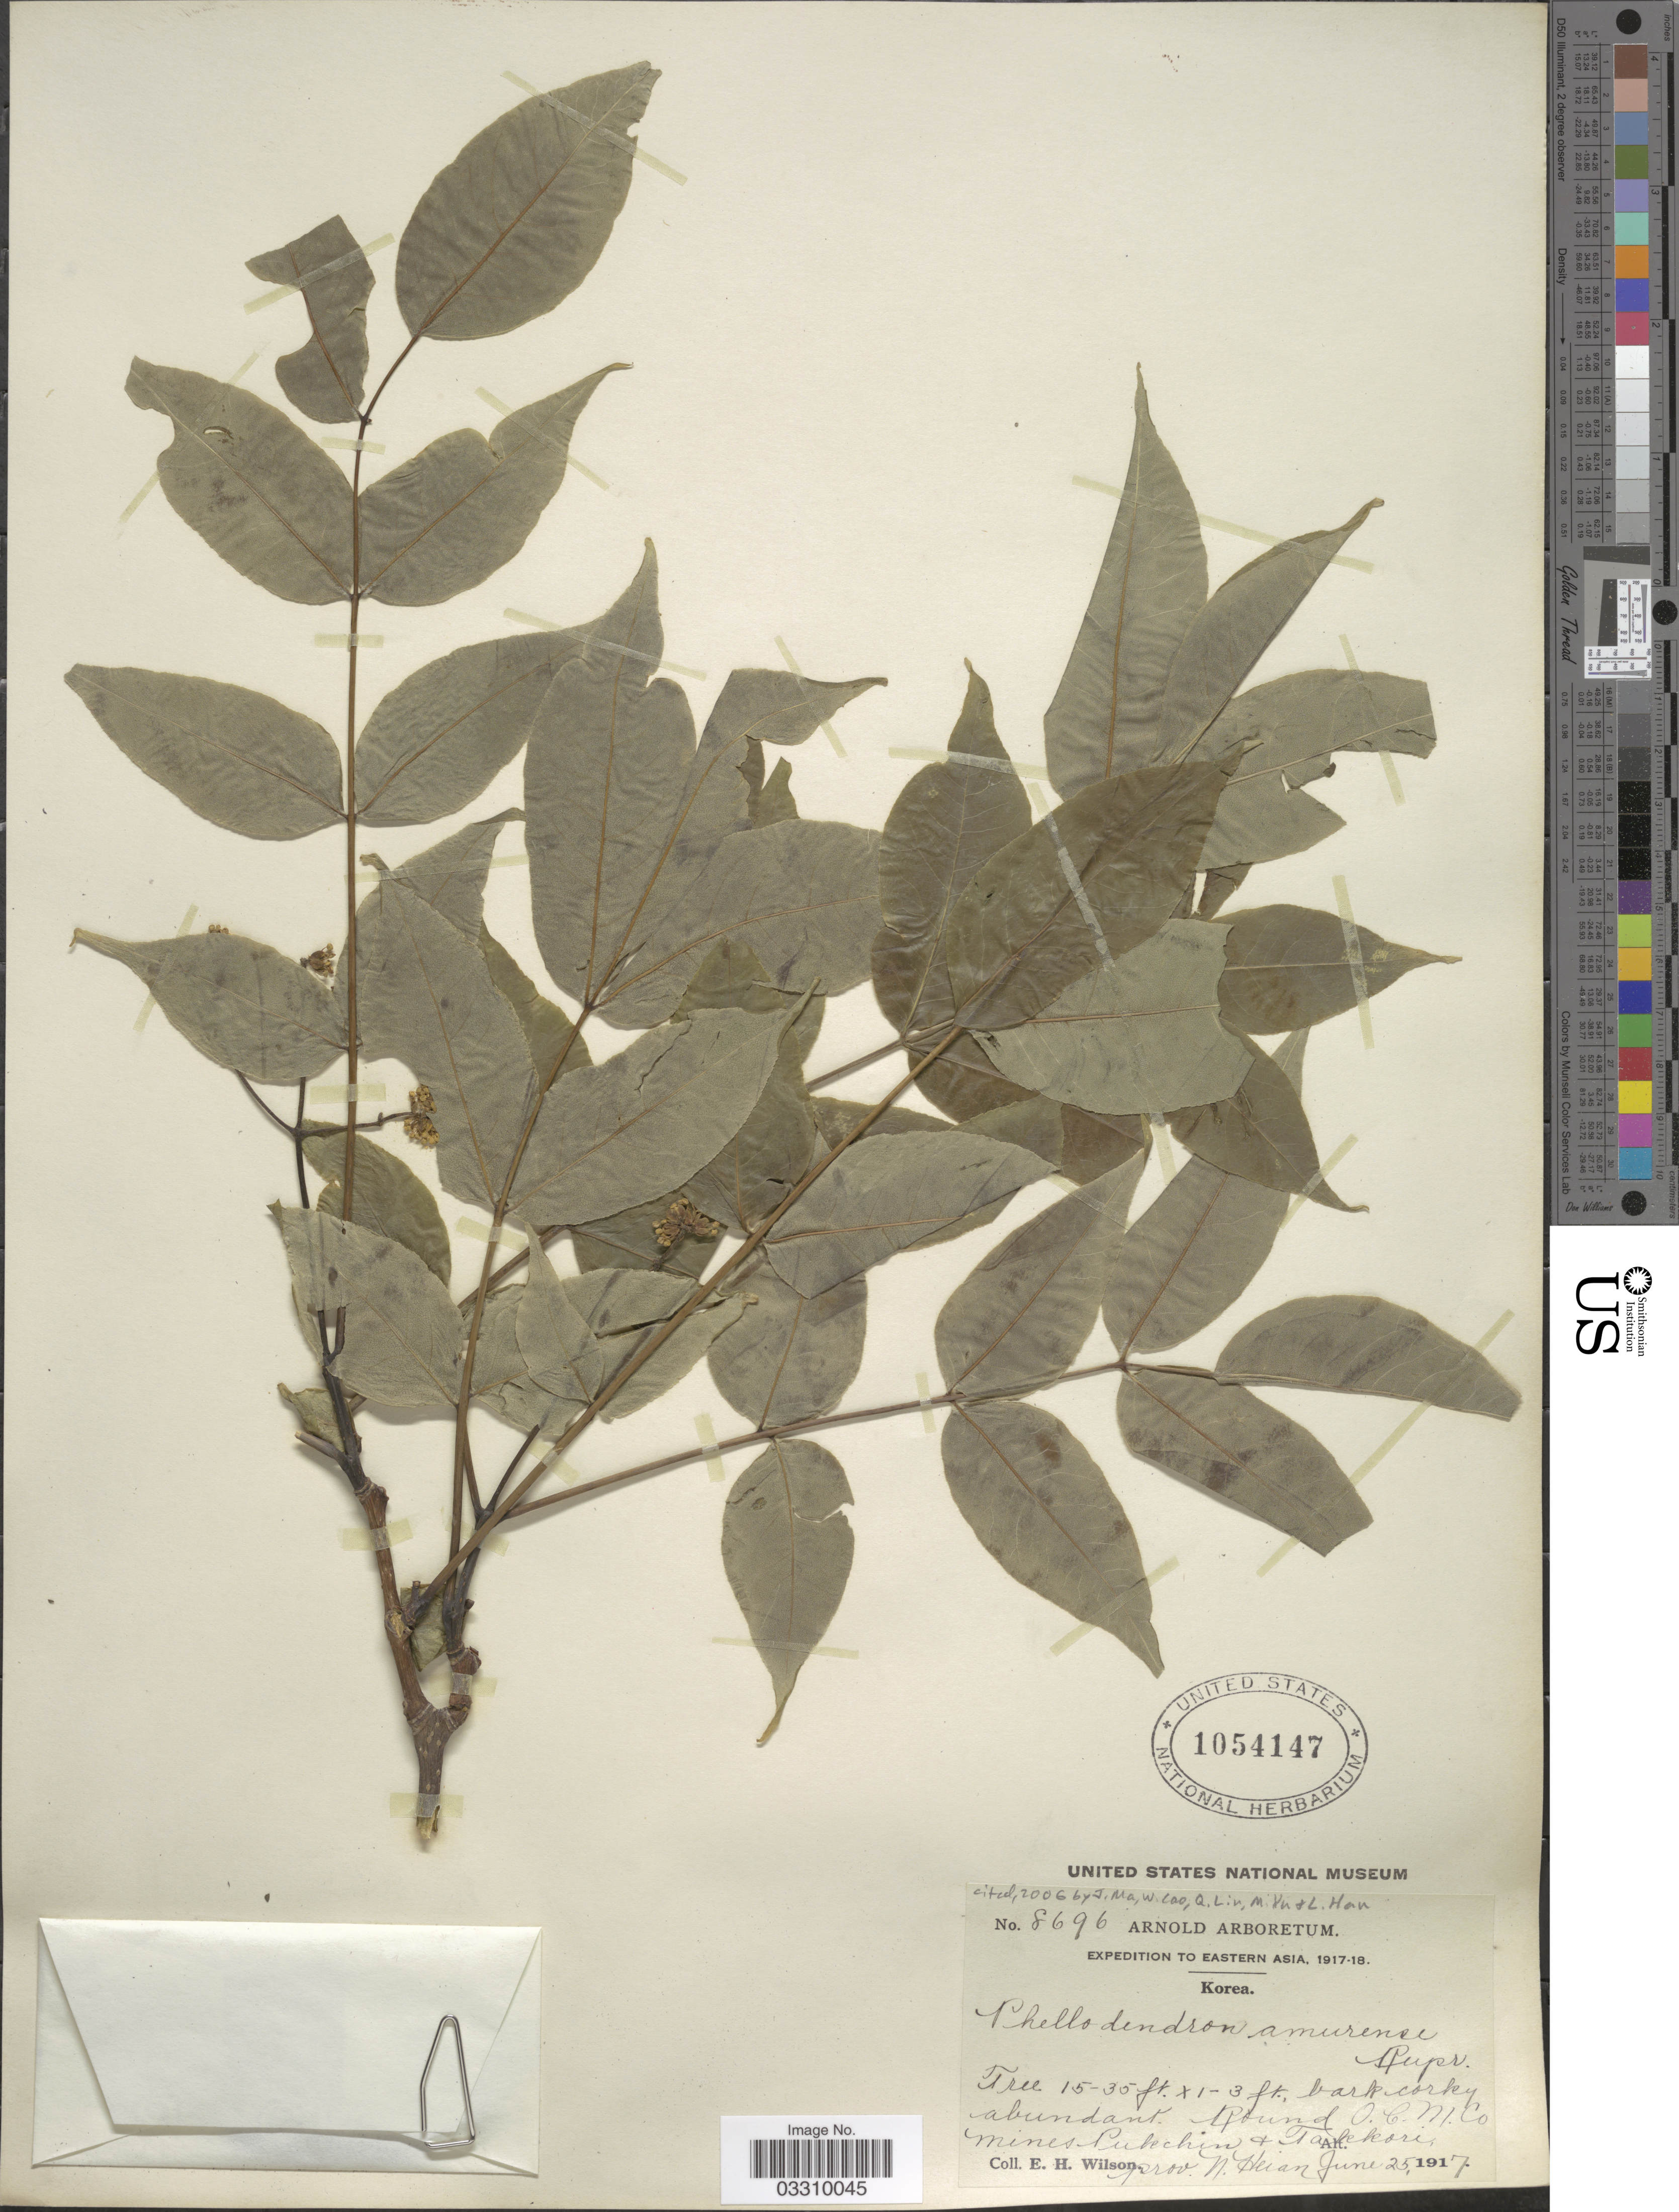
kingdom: Plantae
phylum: Tracheophyta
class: Magnoliopsida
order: Sapindales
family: Rutaceae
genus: Phellodendron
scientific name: Phellodendron amurense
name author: Rupr.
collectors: E. Wilson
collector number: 8696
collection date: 1917-06-25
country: North Korea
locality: Eastern Asia. Korea. Round O.C.M. Co Mines Pukchin + Takkori, prov. N. Heian.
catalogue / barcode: US 1054147